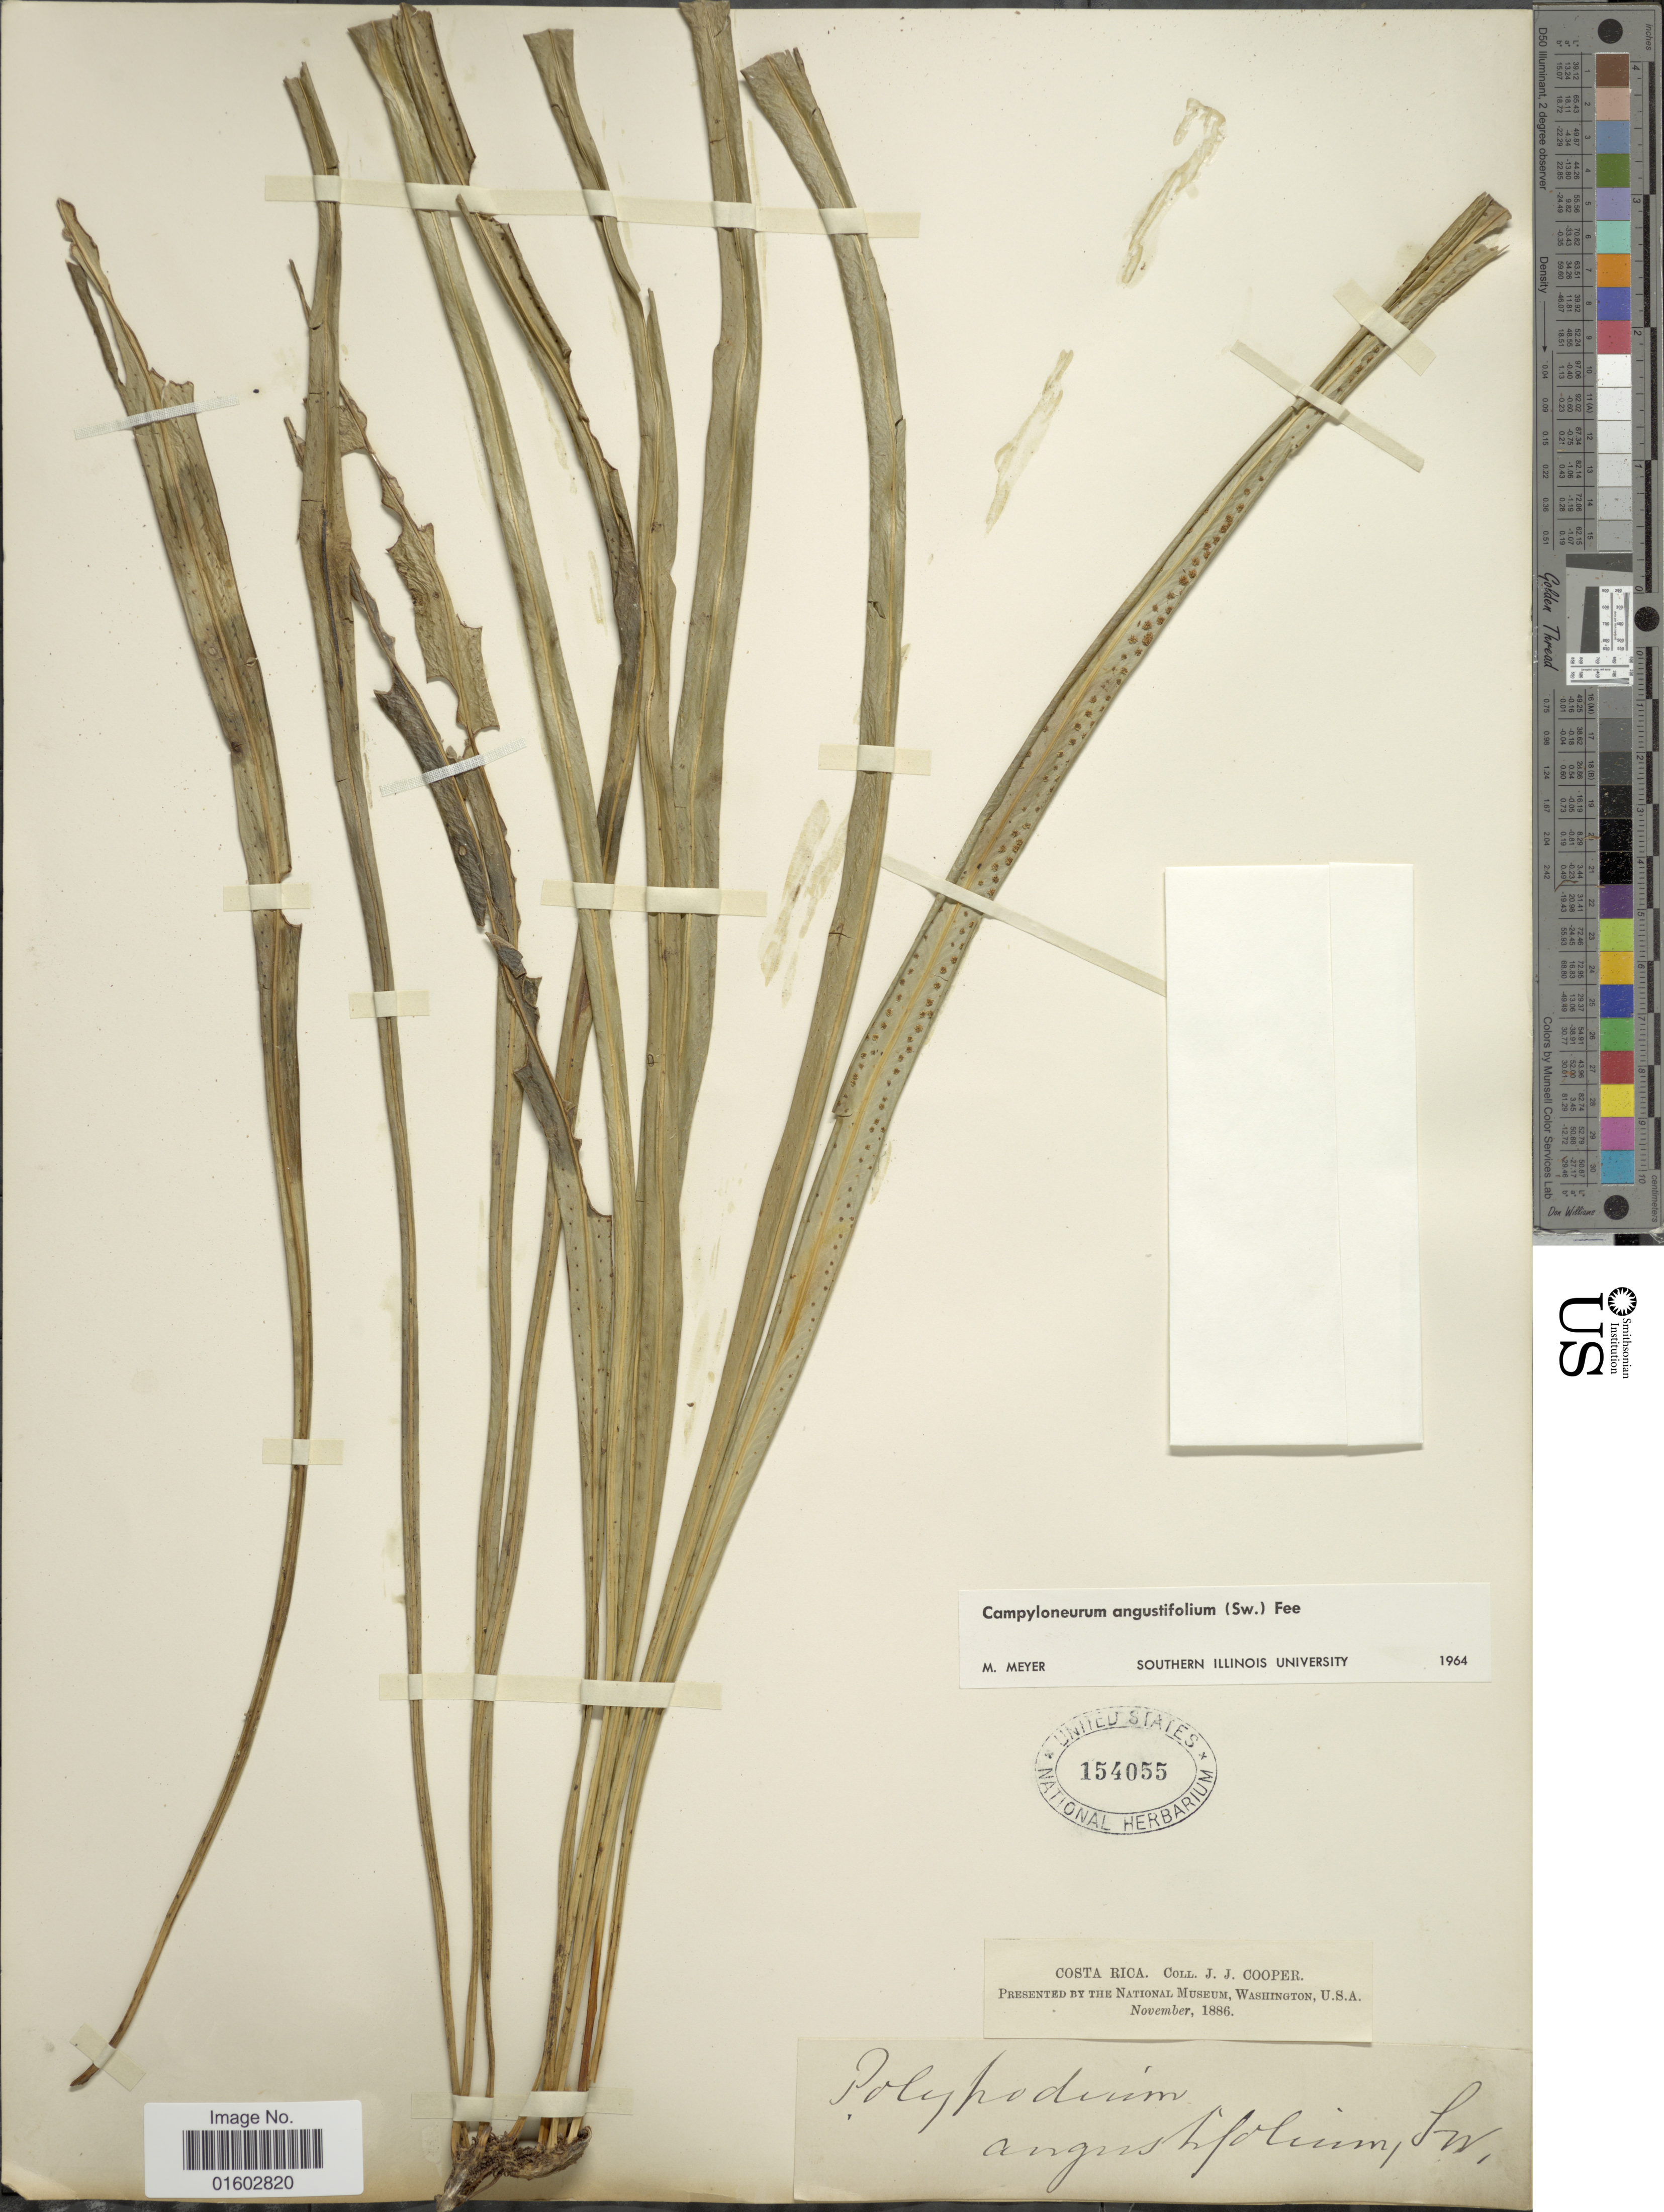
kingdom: Plantae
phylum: Tracheophyta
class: Polypodiopsida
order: Polypodiales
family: Polypodiaceae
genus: Campyloneurum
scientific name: Campyloneurum angustifolium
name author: (Sw.) Fée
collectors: J. J. Cooper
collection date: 1886-11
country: Costa Rica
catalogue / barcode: US 154055